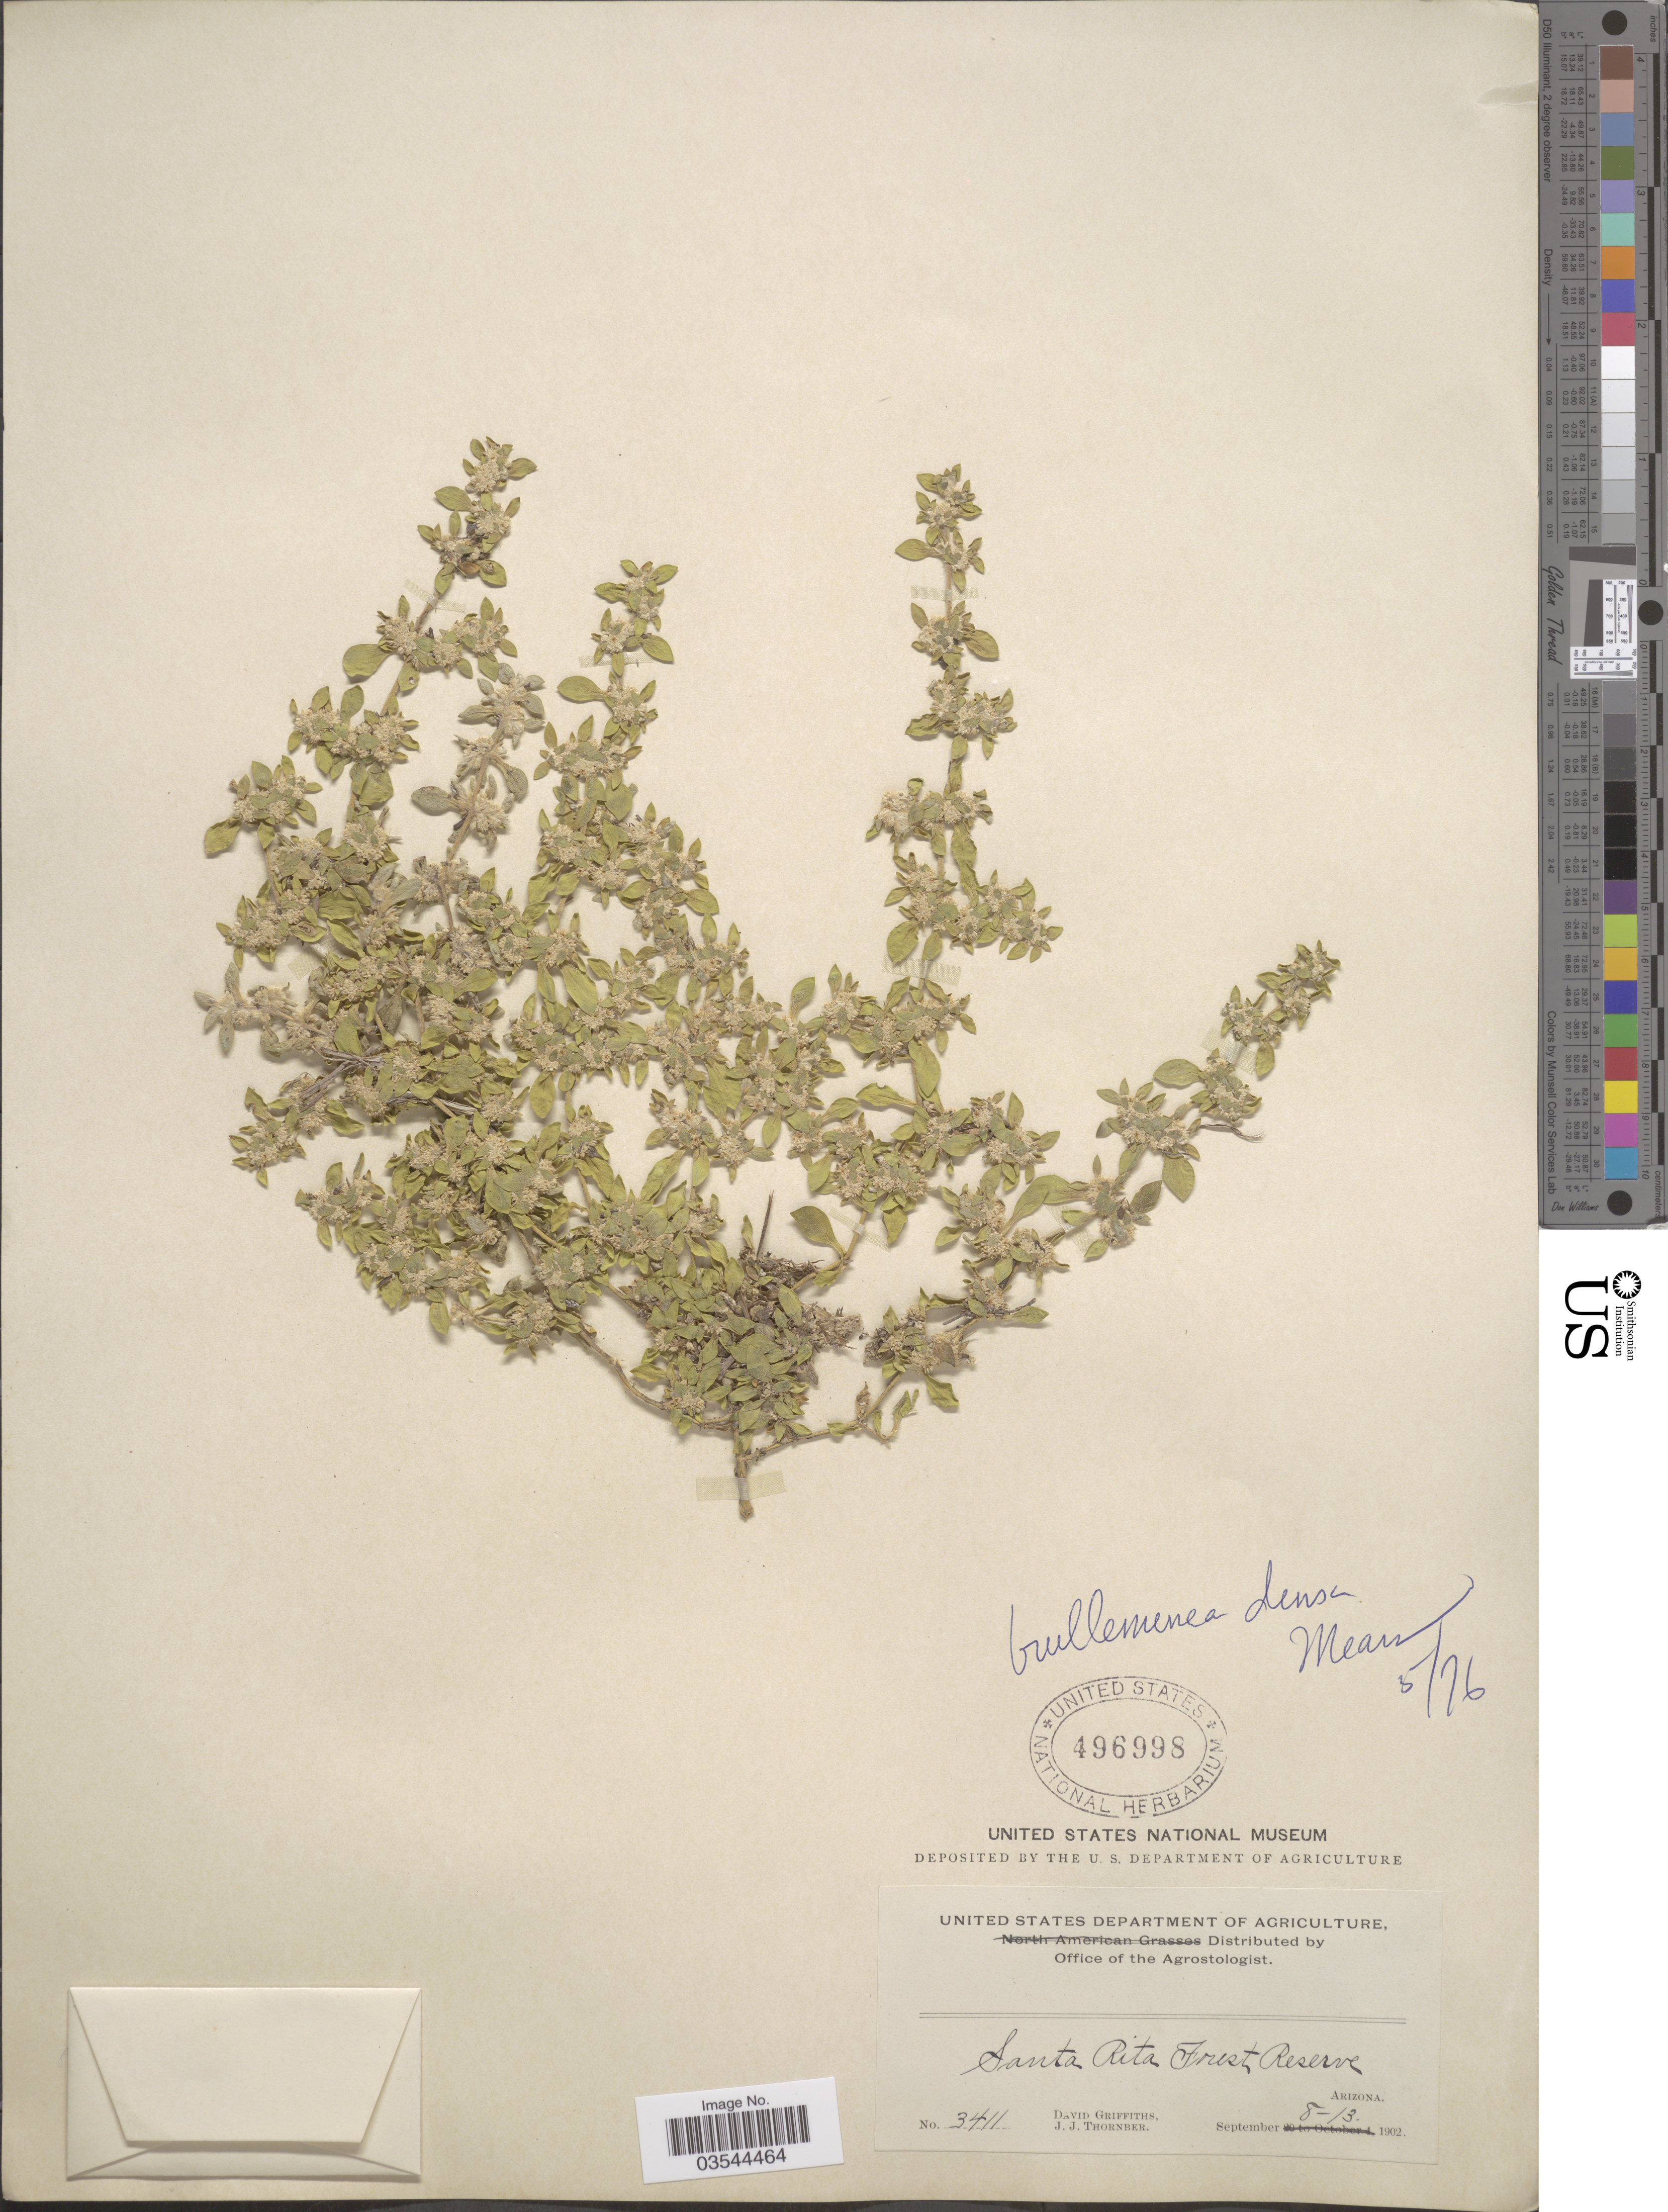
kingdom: Plantae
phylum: Tracheophyta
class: Magnoliopsida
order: Caryophyllales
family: Amaranthaceae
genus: Guilleminea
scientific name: Guilleminea densa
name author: (Humb. & Bonpl. ex Schult.) Moq.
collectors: D. Griffiths & J. Thornber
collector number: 3411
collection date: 1902-09-08/1902-09-13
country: United States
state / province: Arizona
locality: Santa Rita Forest Reserve.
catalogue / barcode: US 496998